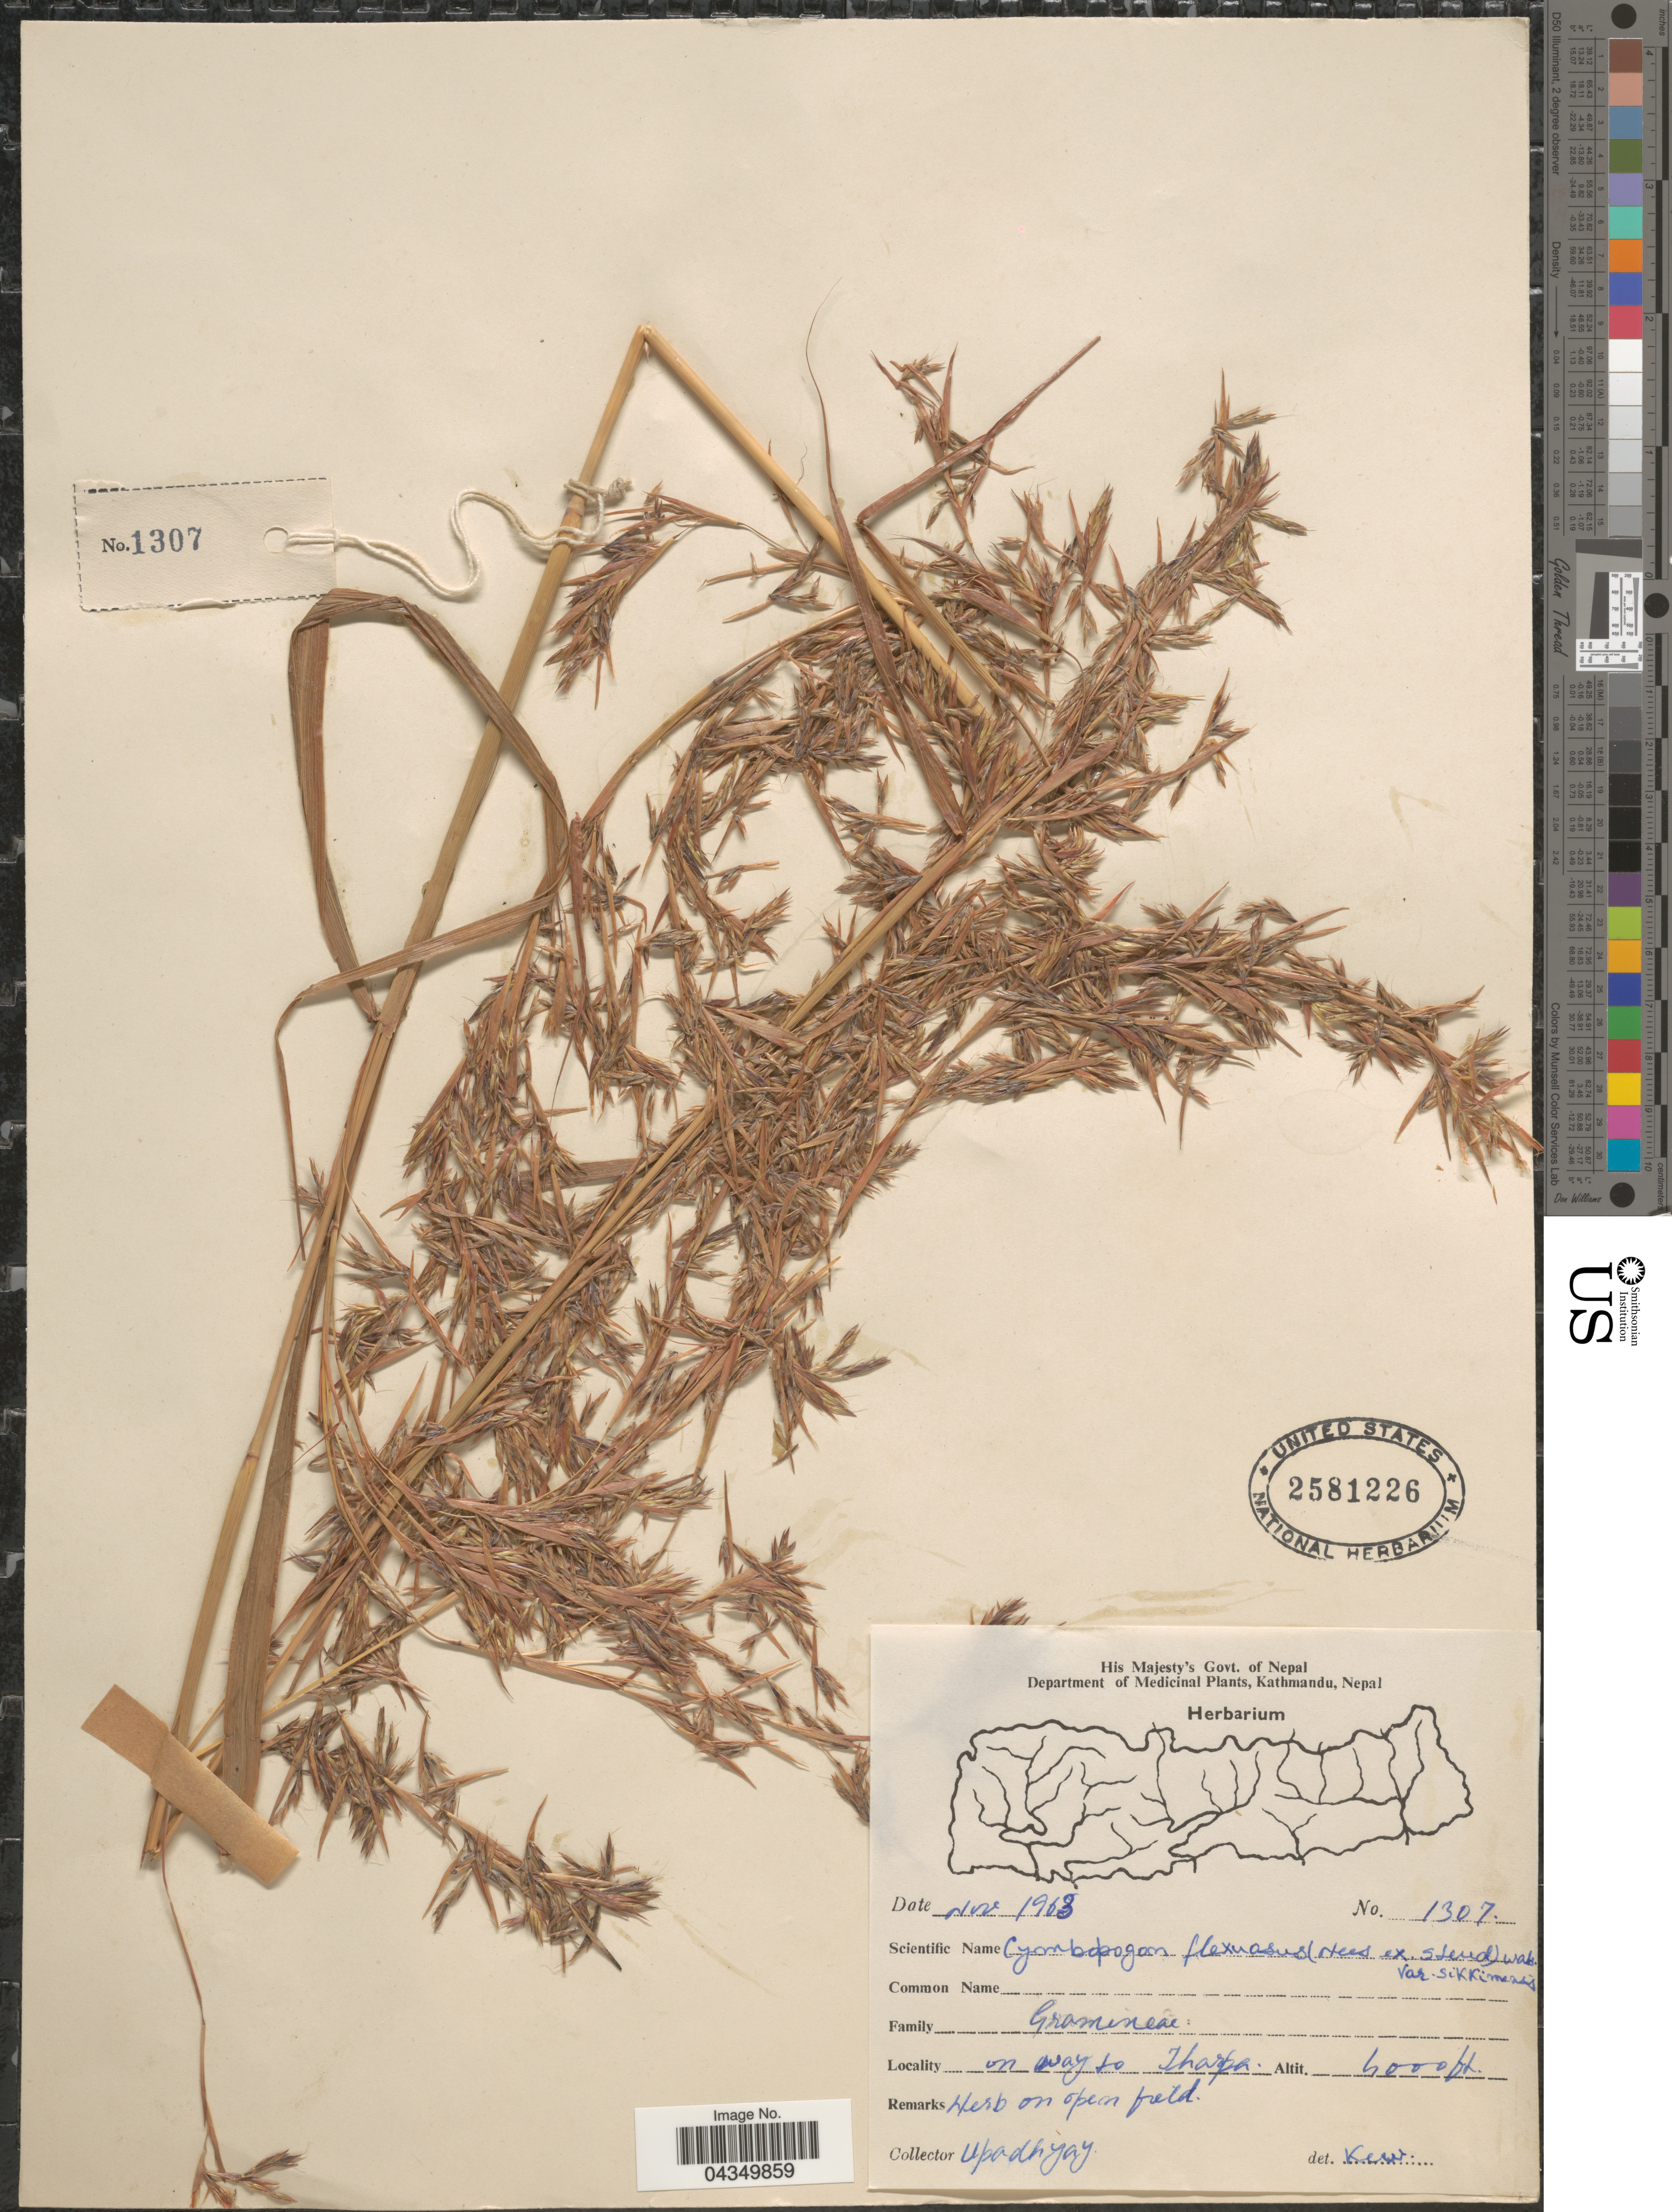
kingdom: Plantae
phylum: Tracheophyta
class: Liliopsida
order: Poales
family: Poaceae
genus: Cymbopogon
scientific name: Cymbopogon flexuosus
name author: (Nees ex Steud.) Will. Watson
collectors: Upadhyay, --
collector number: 1307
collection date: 1963-11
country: Nepal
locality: On way to Tharpa.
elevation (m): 1219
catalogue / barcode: US 2581226